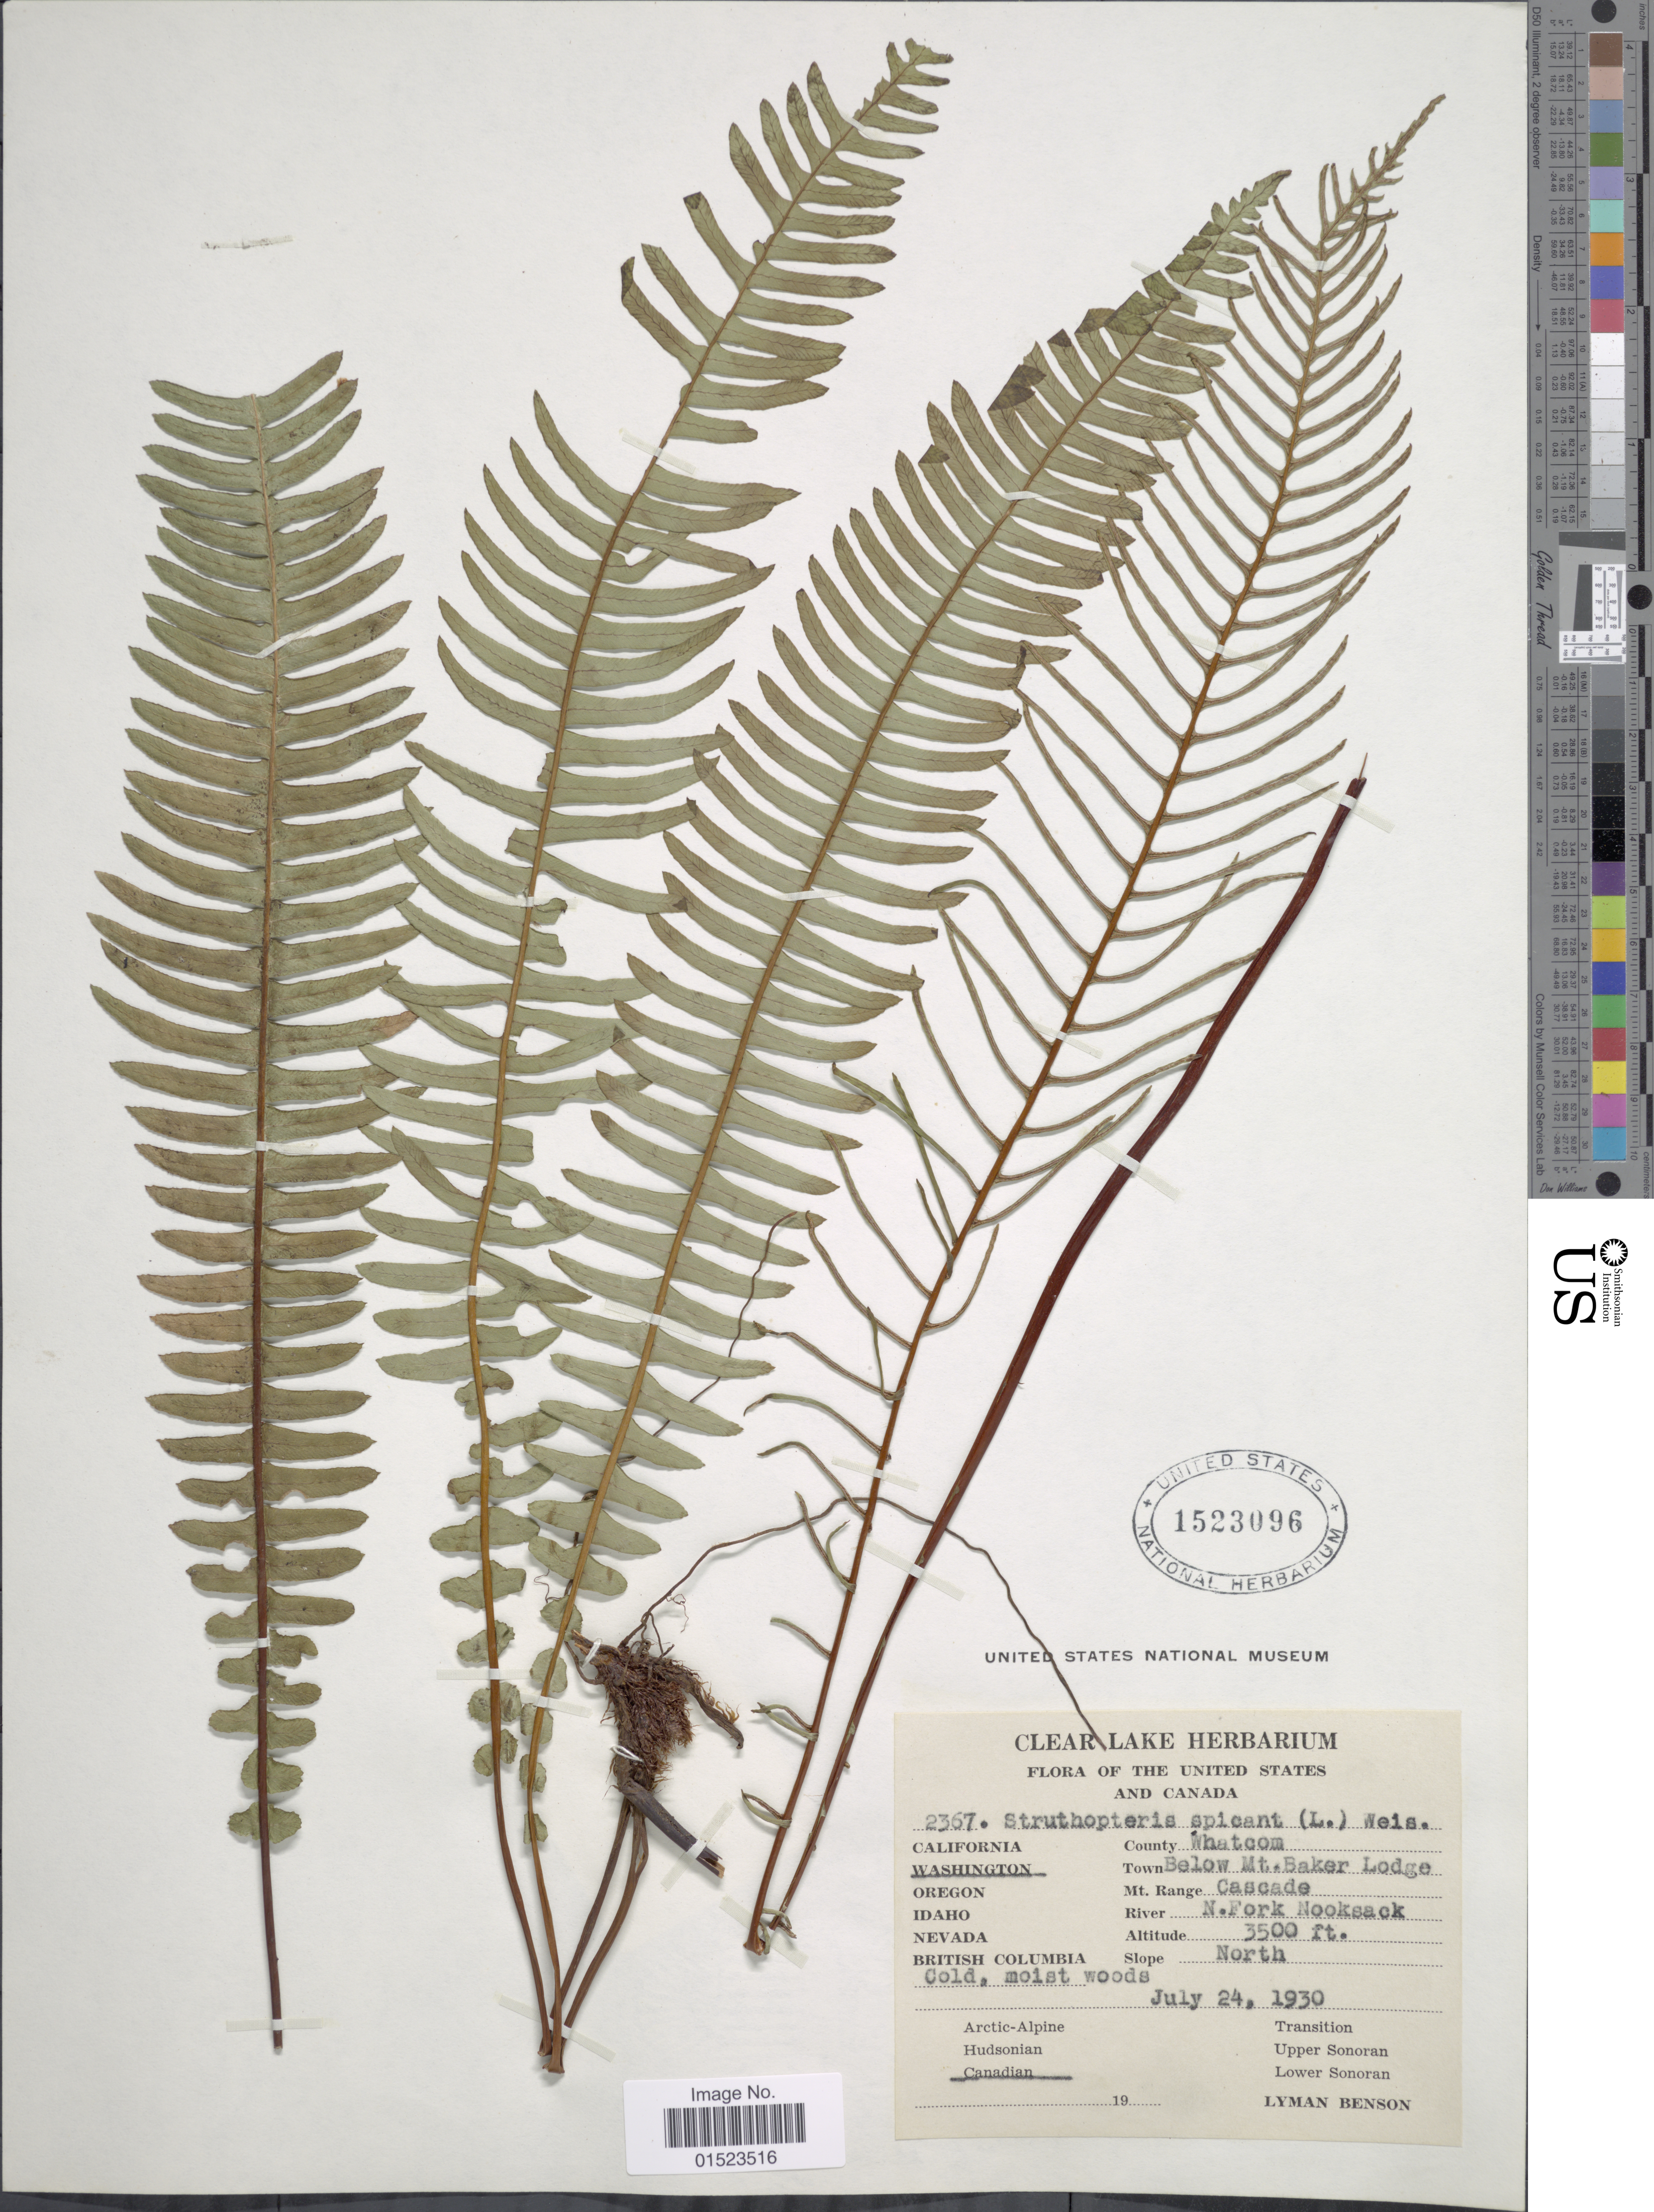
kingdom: Plantae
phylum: Tracheophyta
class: Polypodiopsida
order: Polypodiales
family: Blechnaceae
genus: Blechnum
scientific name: Blechnum spicant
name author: (L.) Sm.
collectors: L. D. Benson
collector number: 2367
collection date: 1930-07-24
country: United States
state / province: Washington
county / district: Whatcom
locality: The United States and Canada, Whatcom County, Below Mt. Baker Lodge, Cascade, N. Fork Nooksack River, North Slope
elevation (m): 1067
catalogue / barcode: US 1523096